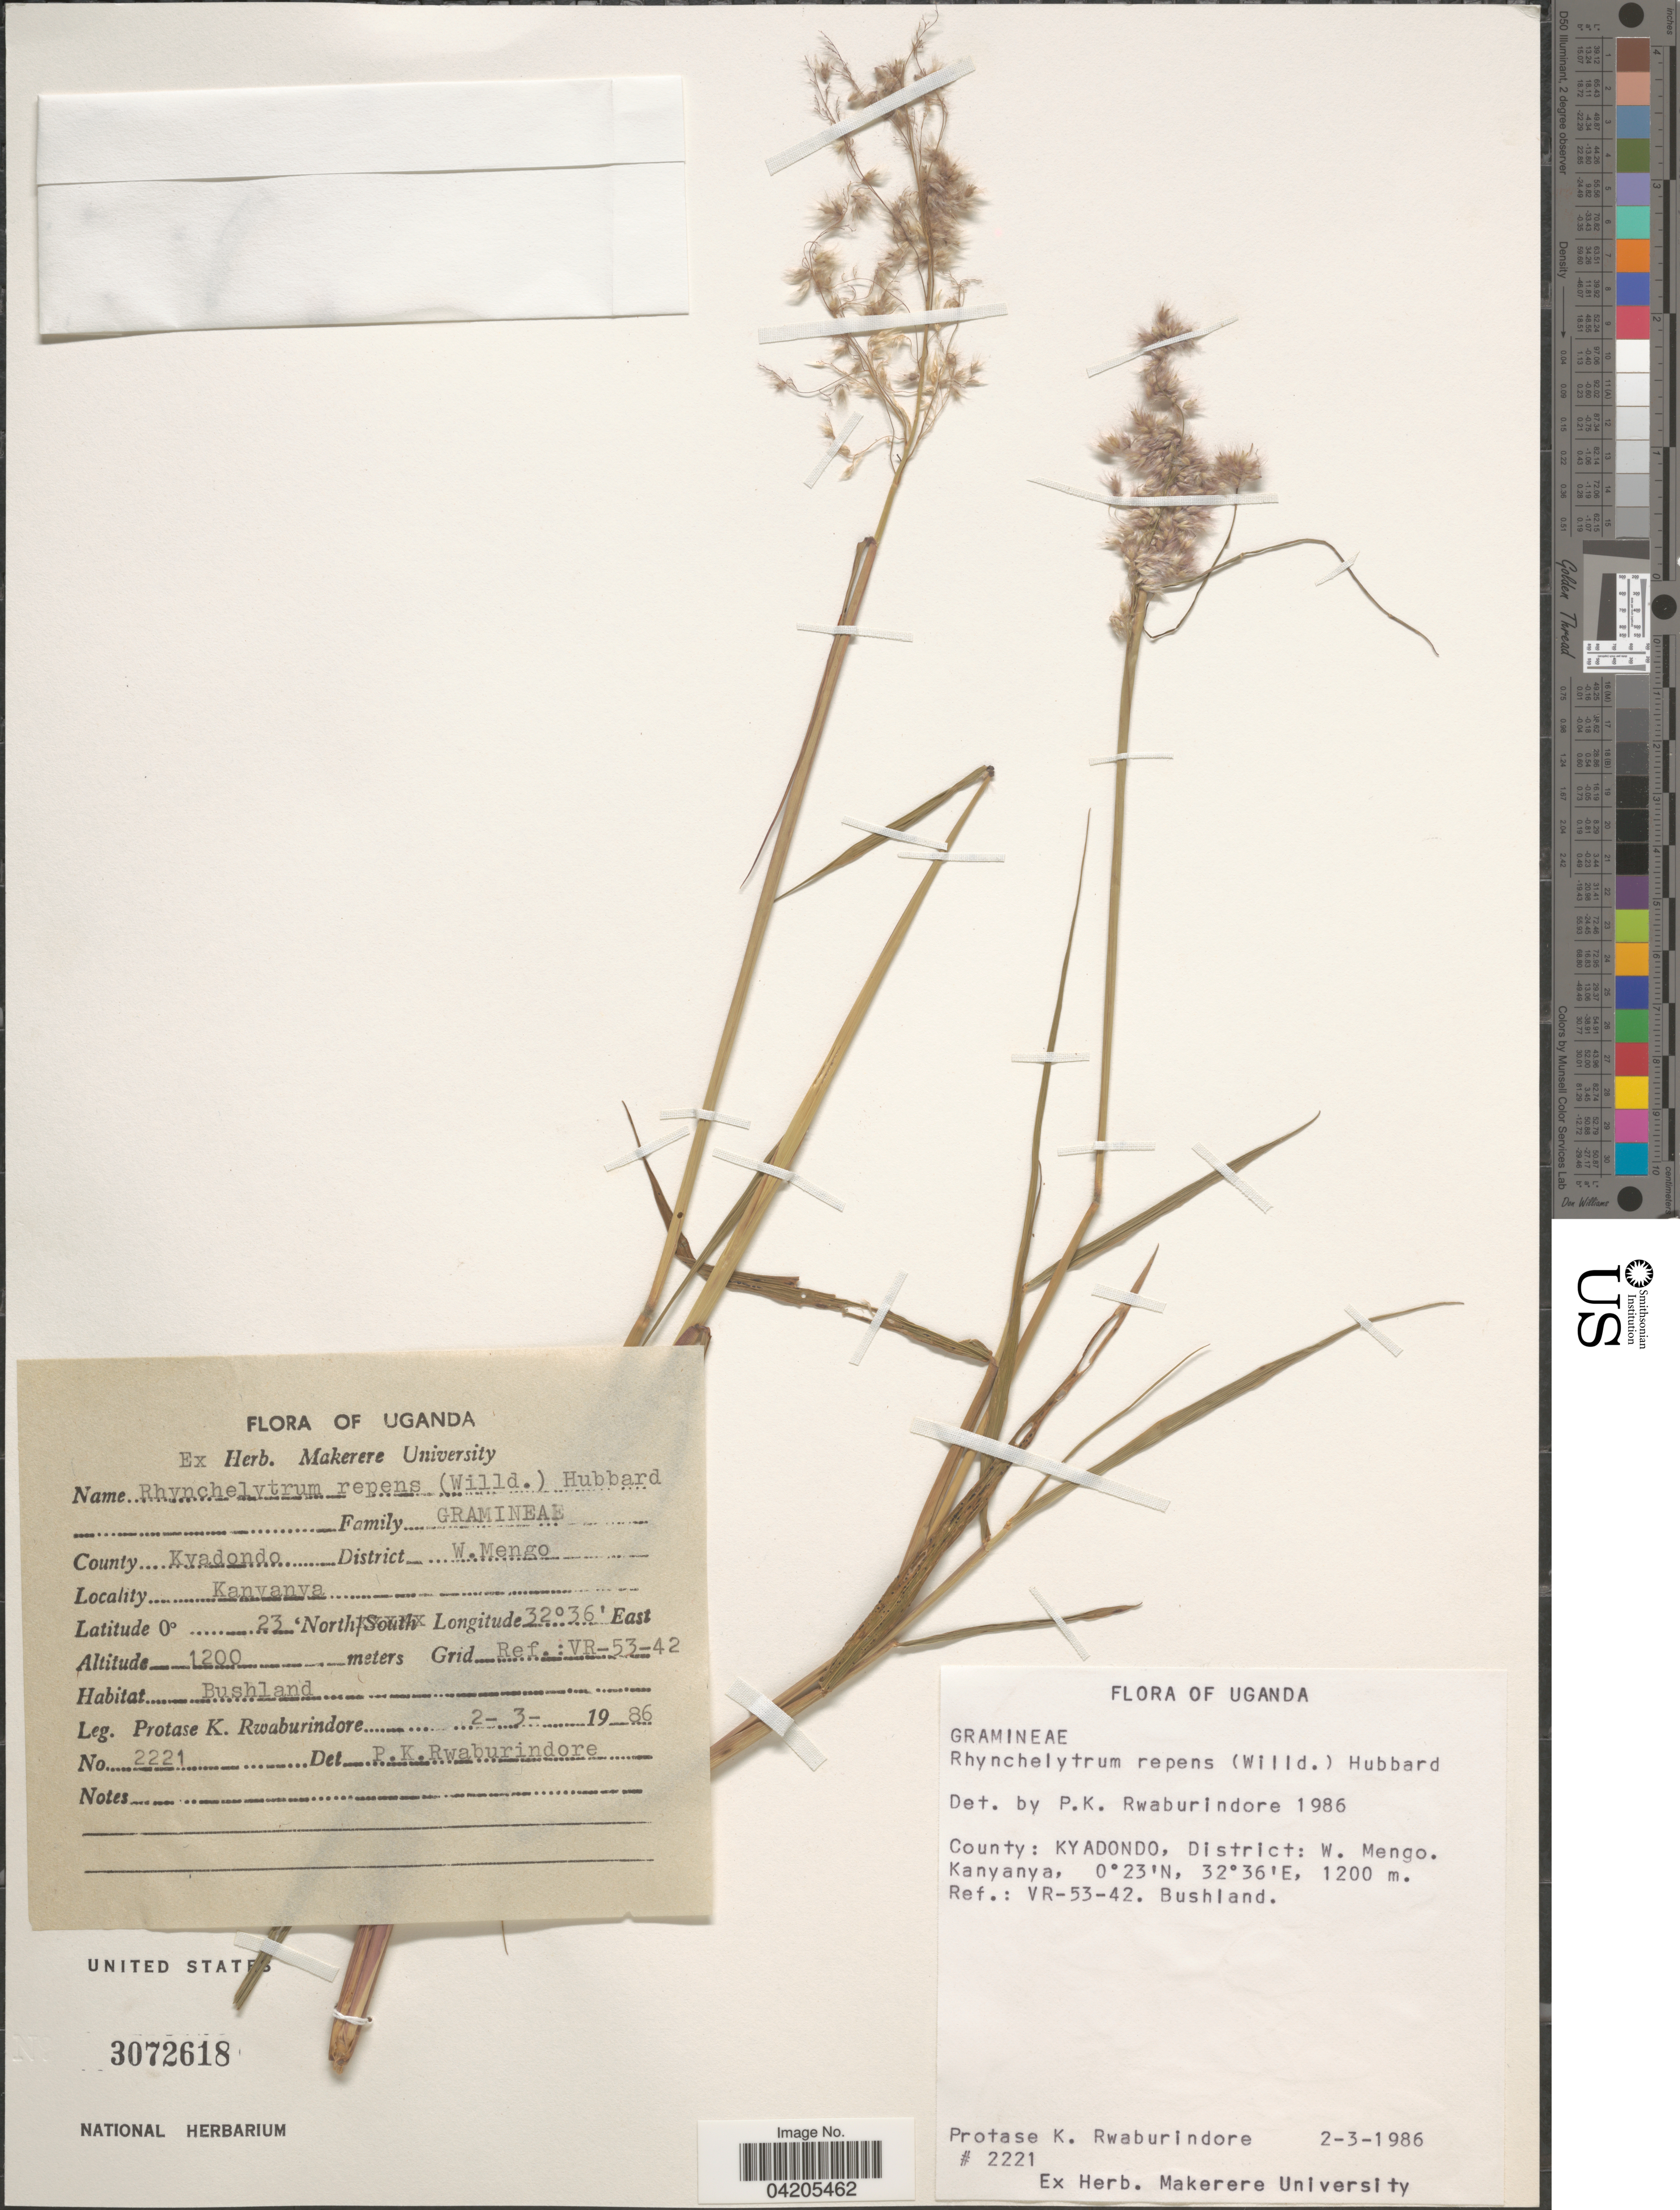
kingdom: Plantae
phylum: Tracheophyta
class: Liliopsida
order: Poales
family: Poaceae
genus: Melinis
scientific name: Melinis repens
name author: (Willd.) Zizka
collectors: P. Rwaburindore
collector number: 2221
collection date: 1986-03-02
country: Uganda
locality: County Kyadondo. District W. Mengo. Kanyanya. Grid Ref.: VR-53-42.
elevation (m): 1200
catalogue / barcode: US 3072618